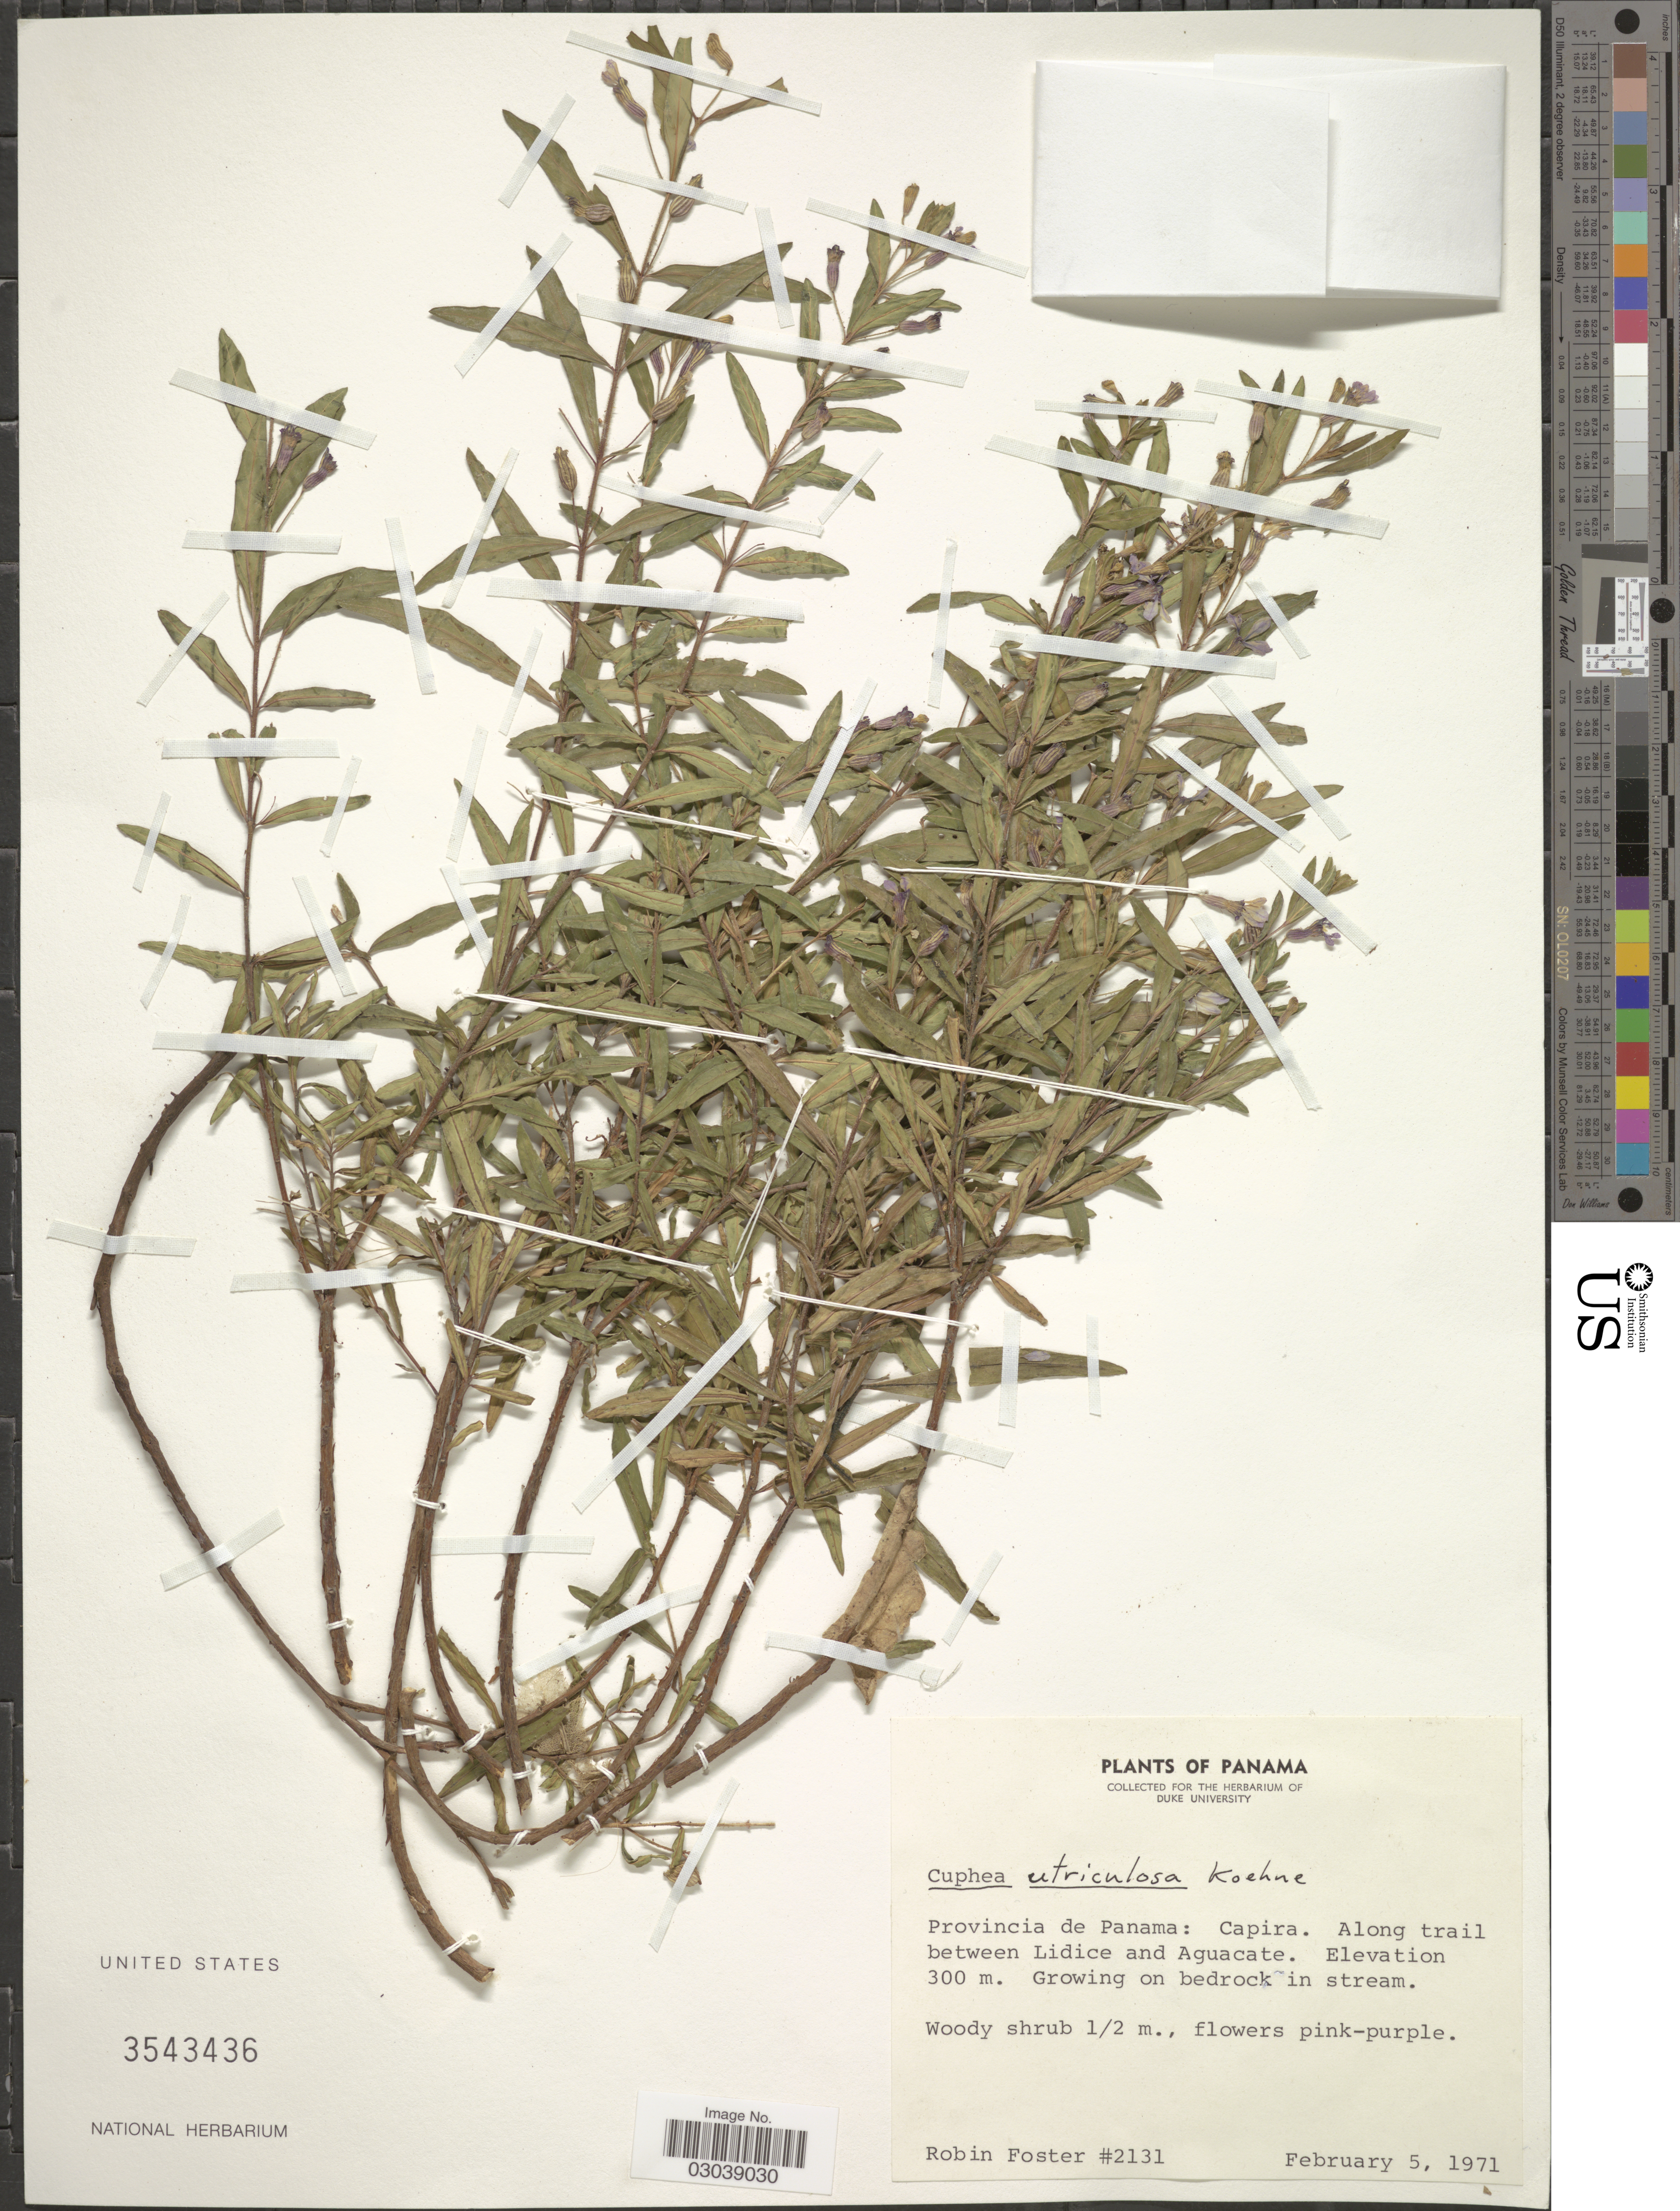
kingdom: Plantae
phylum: Tracheophyta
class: Magnoliopsida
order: Myrtales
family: Lythraceae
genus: Cuphea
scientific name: Cuphea utriculosa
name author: Koehne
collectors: R. B. Foster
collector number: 2131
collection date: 1971-02-05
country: Panama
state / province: Panamá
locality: Capira, Along trail between Lidice and Aguacate.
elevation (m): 300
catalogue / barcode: US 3543436